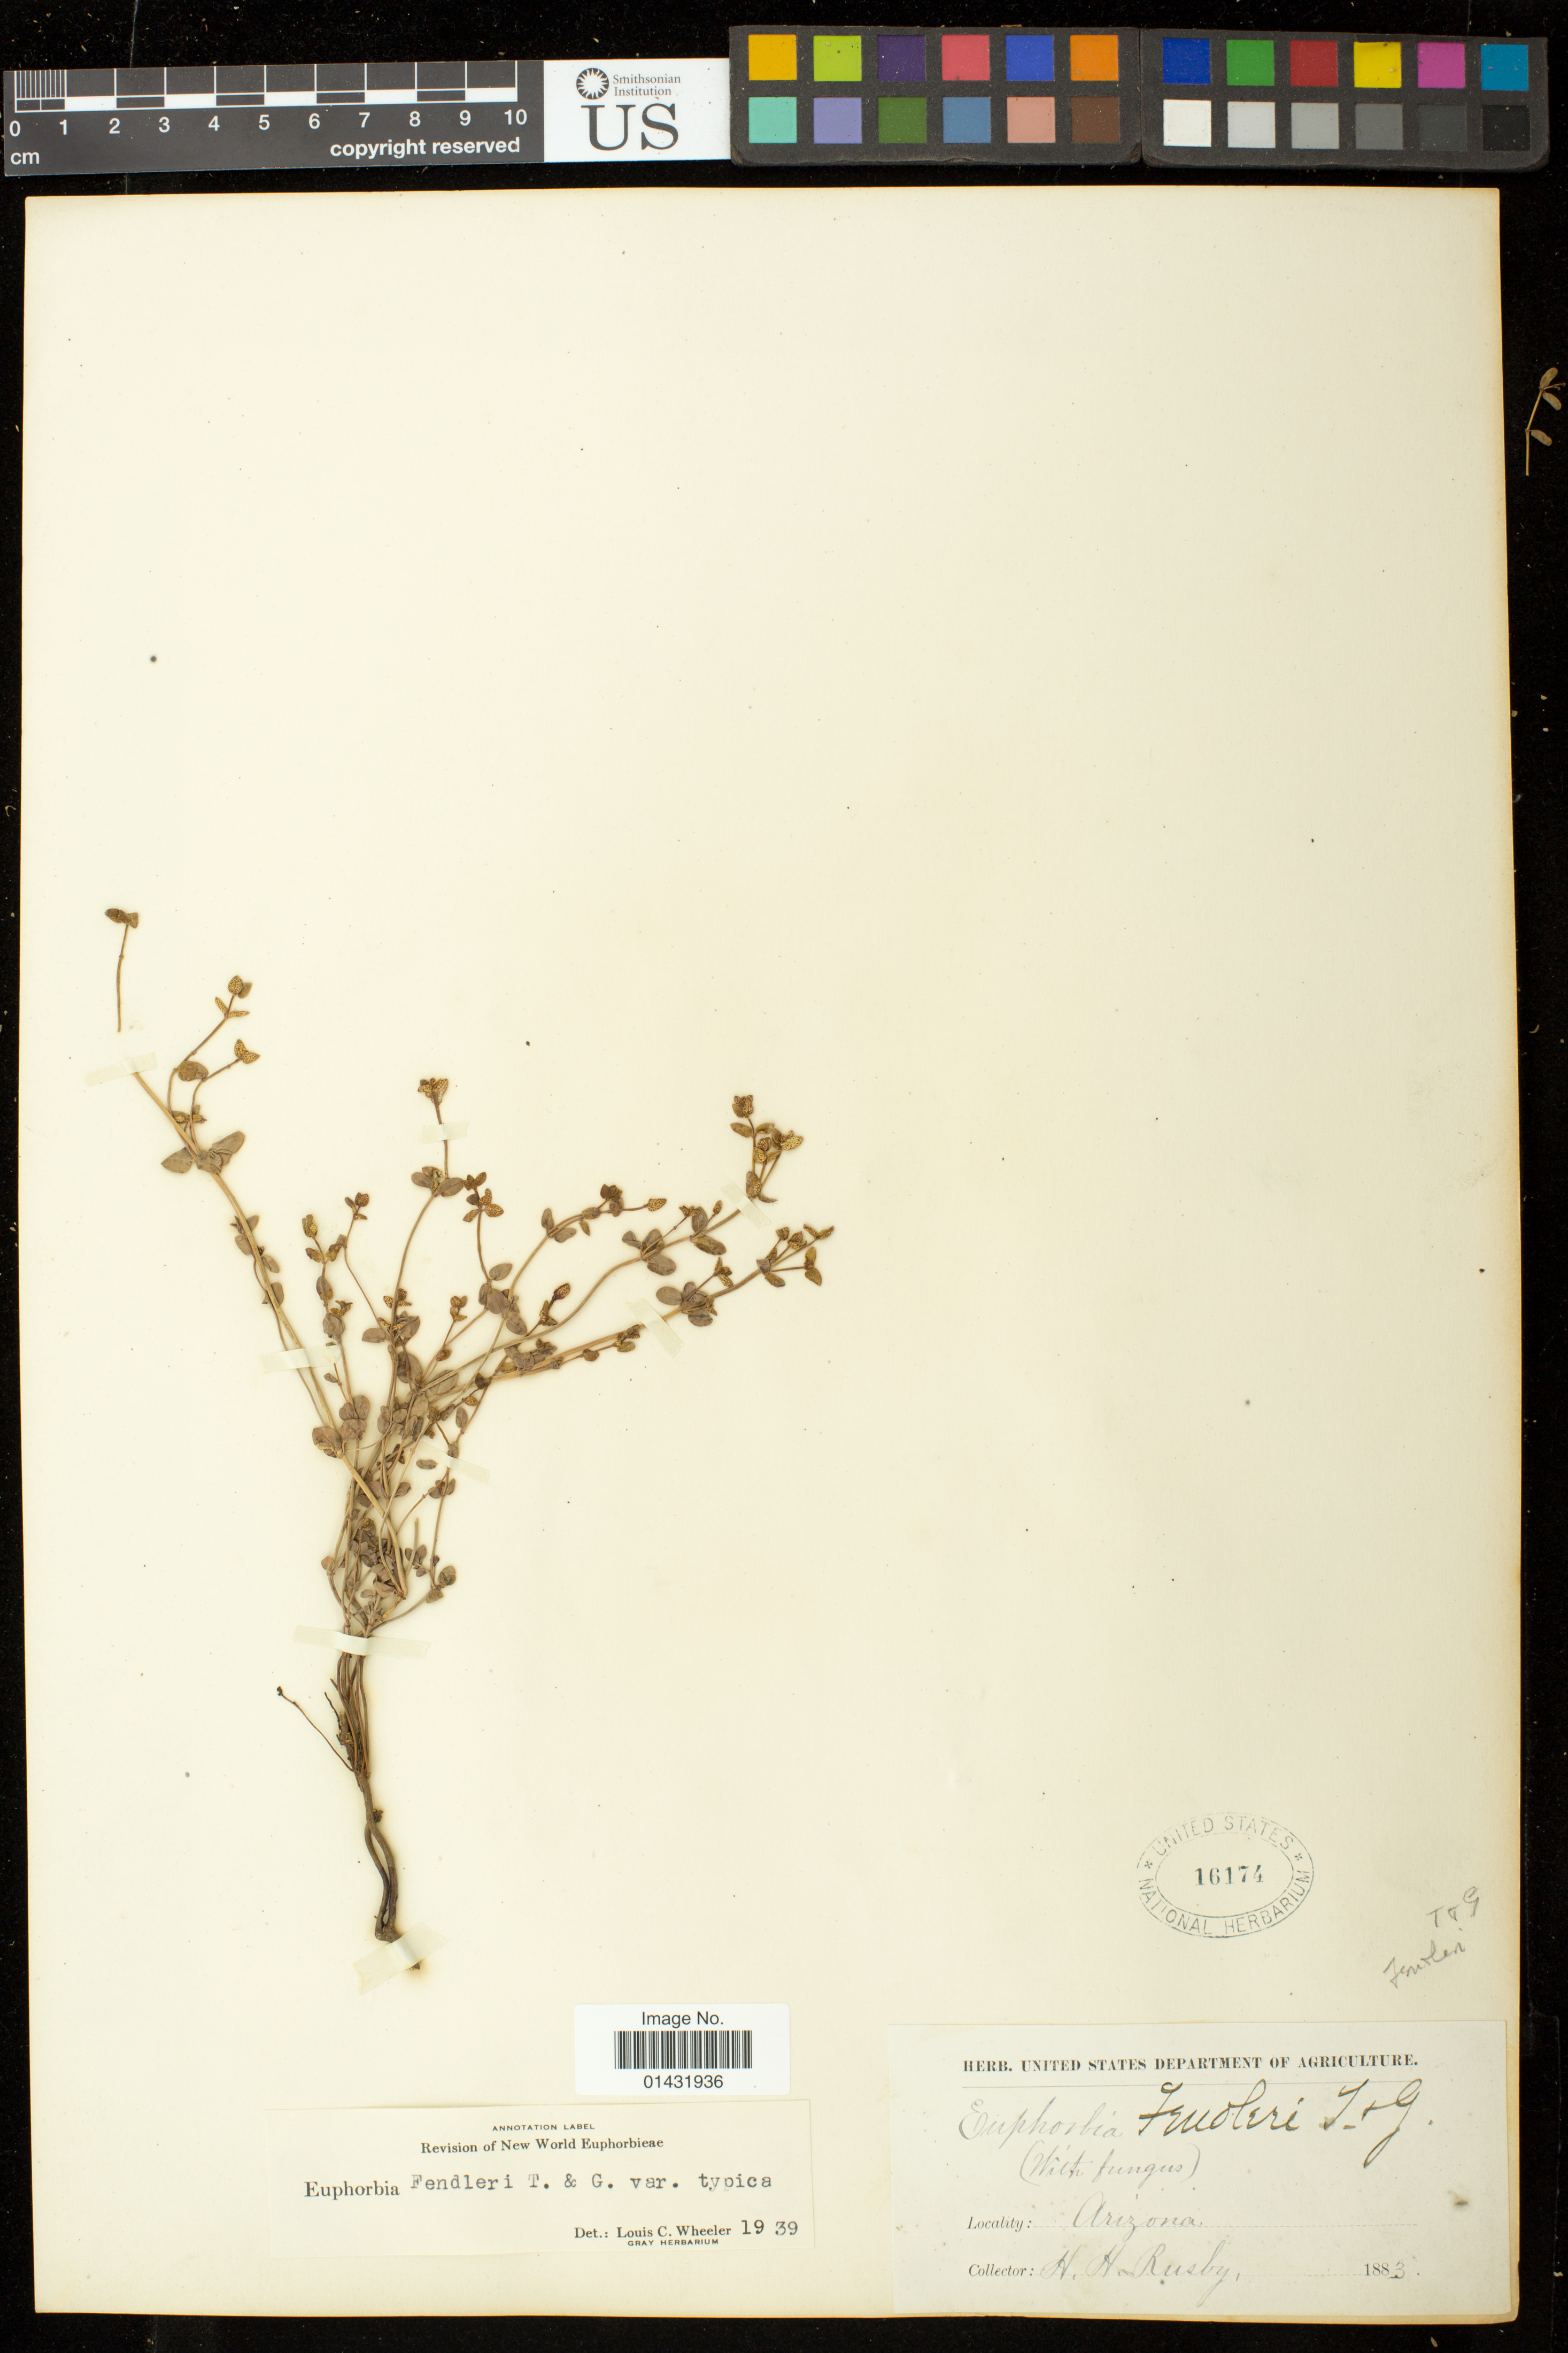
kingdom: Plantae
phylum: Tracheophyta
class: Magnoliopsida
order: Malpighiales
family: Euphorbiaceae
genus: Euphorbia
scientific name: Euphorbia fendleri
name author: Torr. & A. Gray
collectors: H. H. Rusby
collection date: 1883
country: United States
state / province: Arizona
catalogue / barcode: US 16174